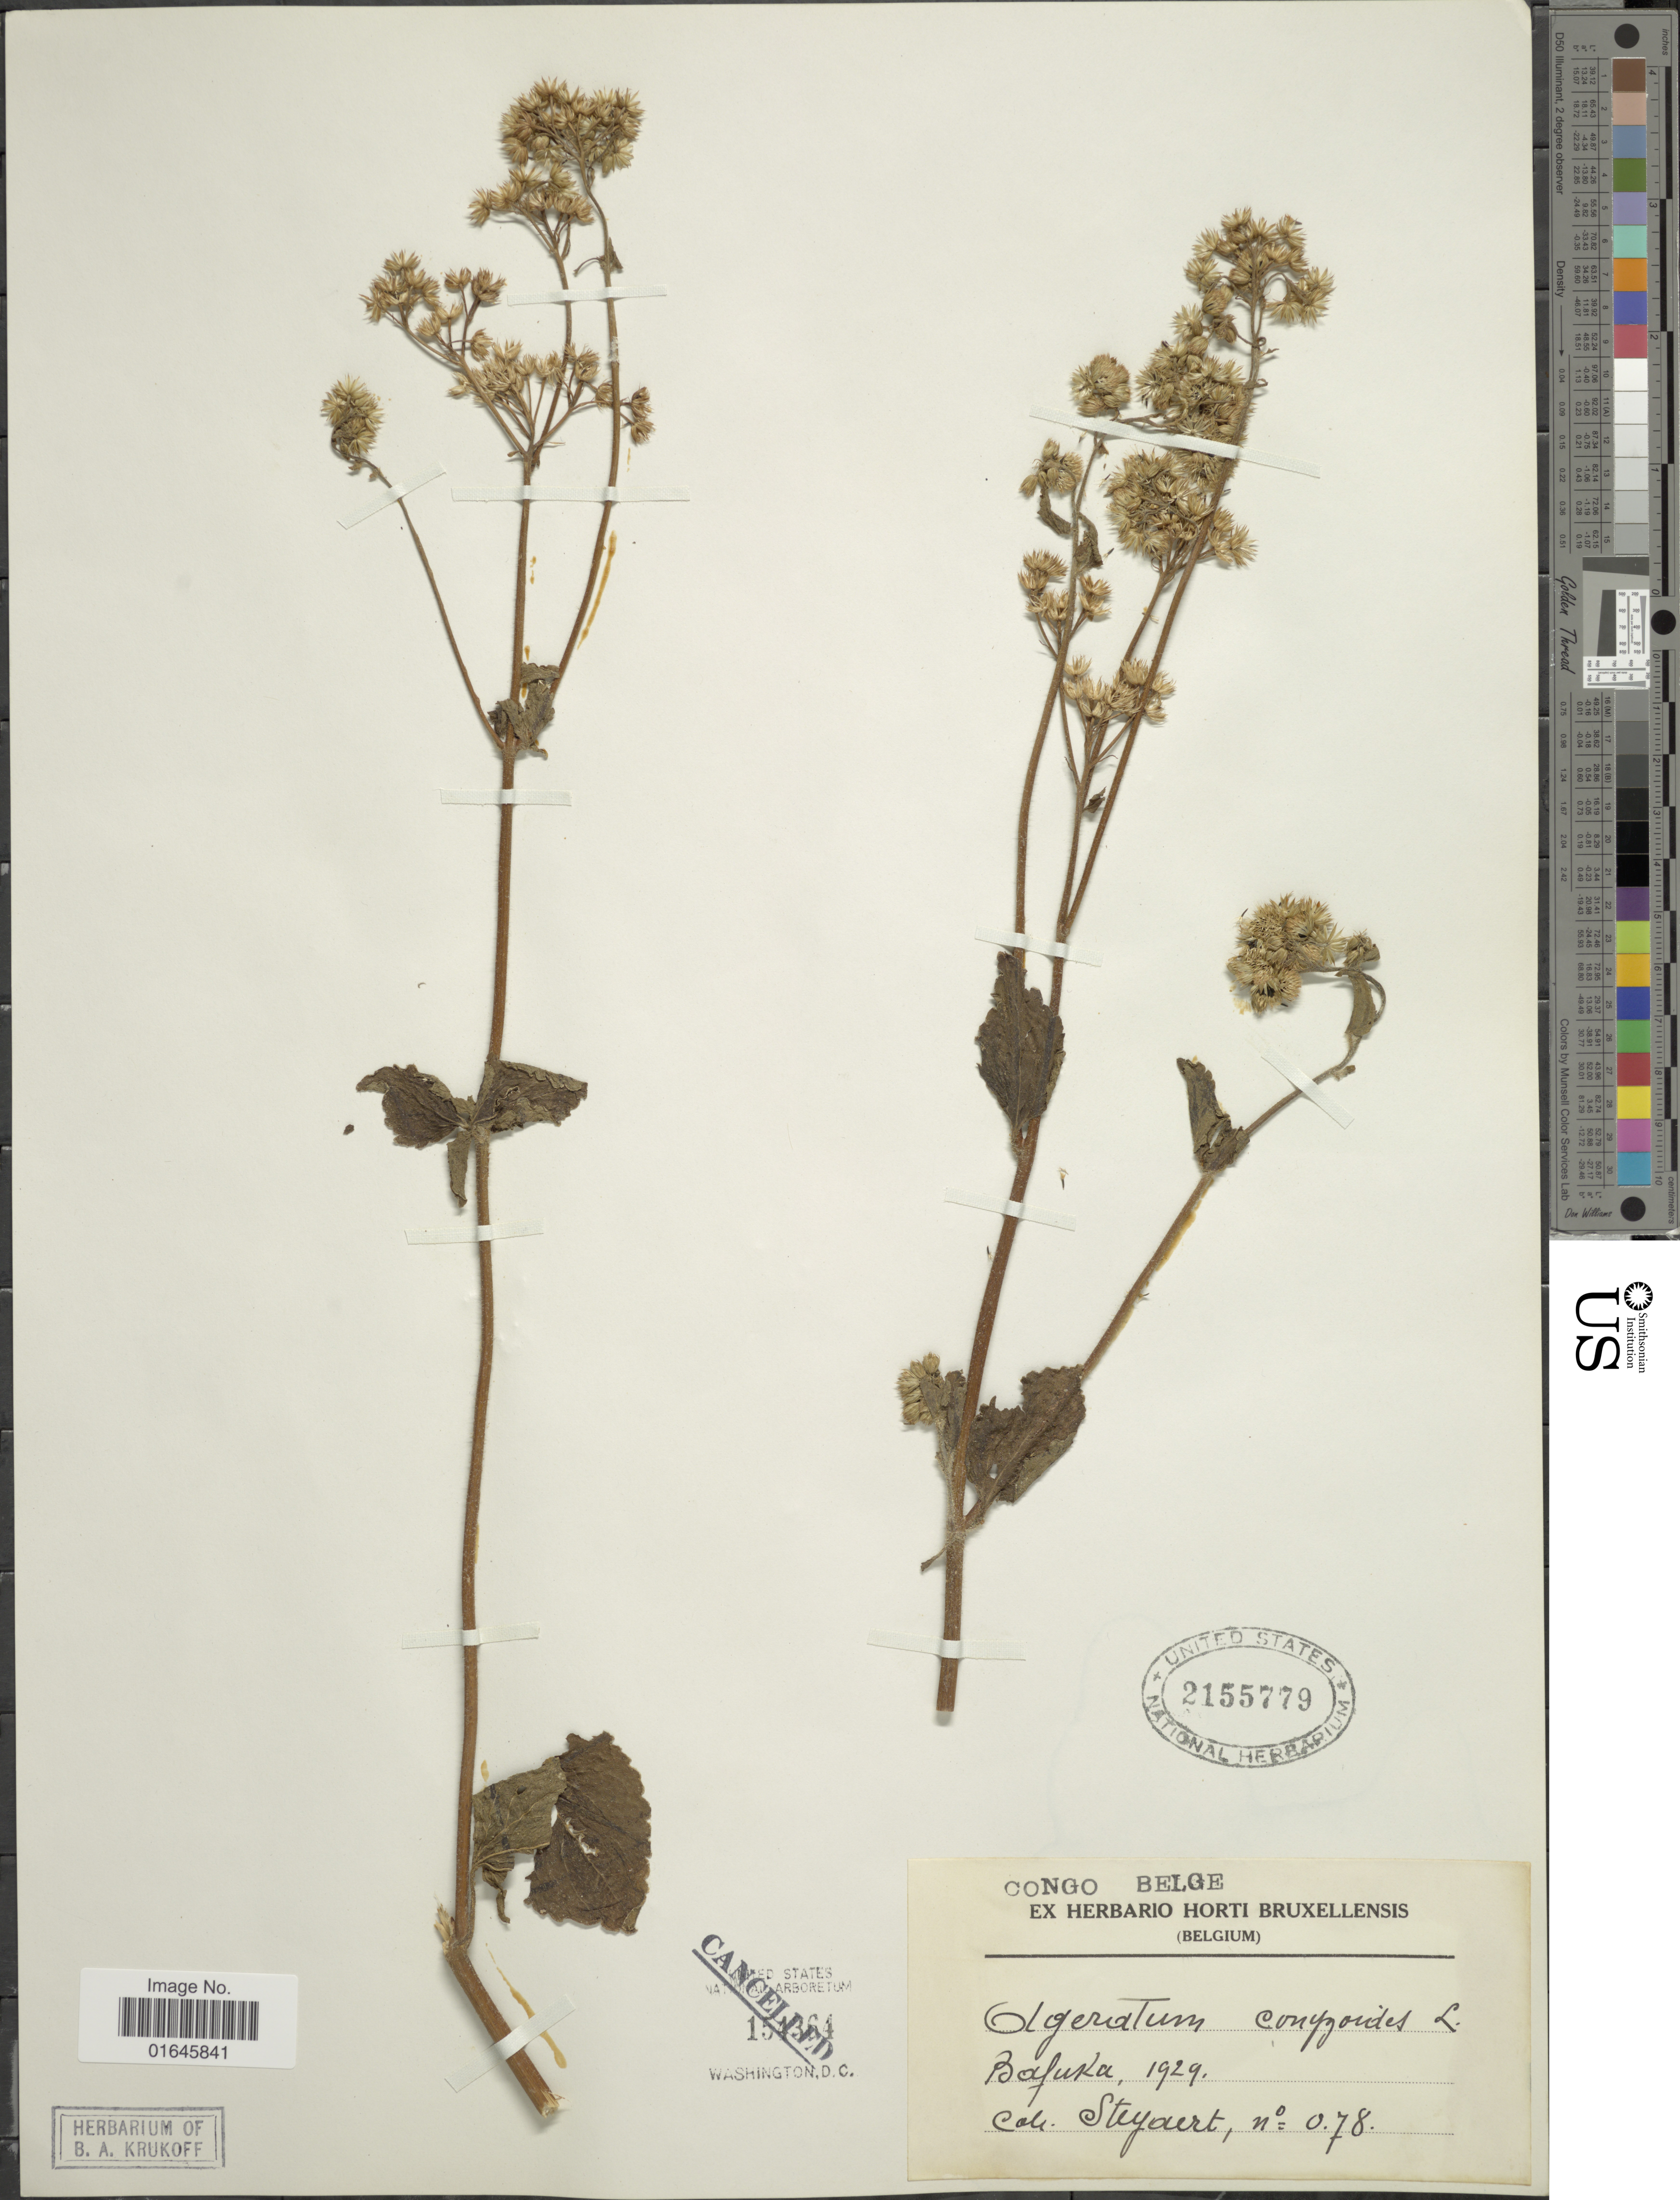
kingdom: Plantae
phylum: Tracheophyta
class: Magnoliopsida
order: Asterales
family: Asteraceae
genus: Ageratum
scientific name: Ageratum conyzoides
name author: L.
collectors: -. Steyaert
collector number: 078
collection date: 1929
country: Congo, Democratic Republic of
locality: Congo Belge, Bafuka.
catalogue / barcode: US 2155779